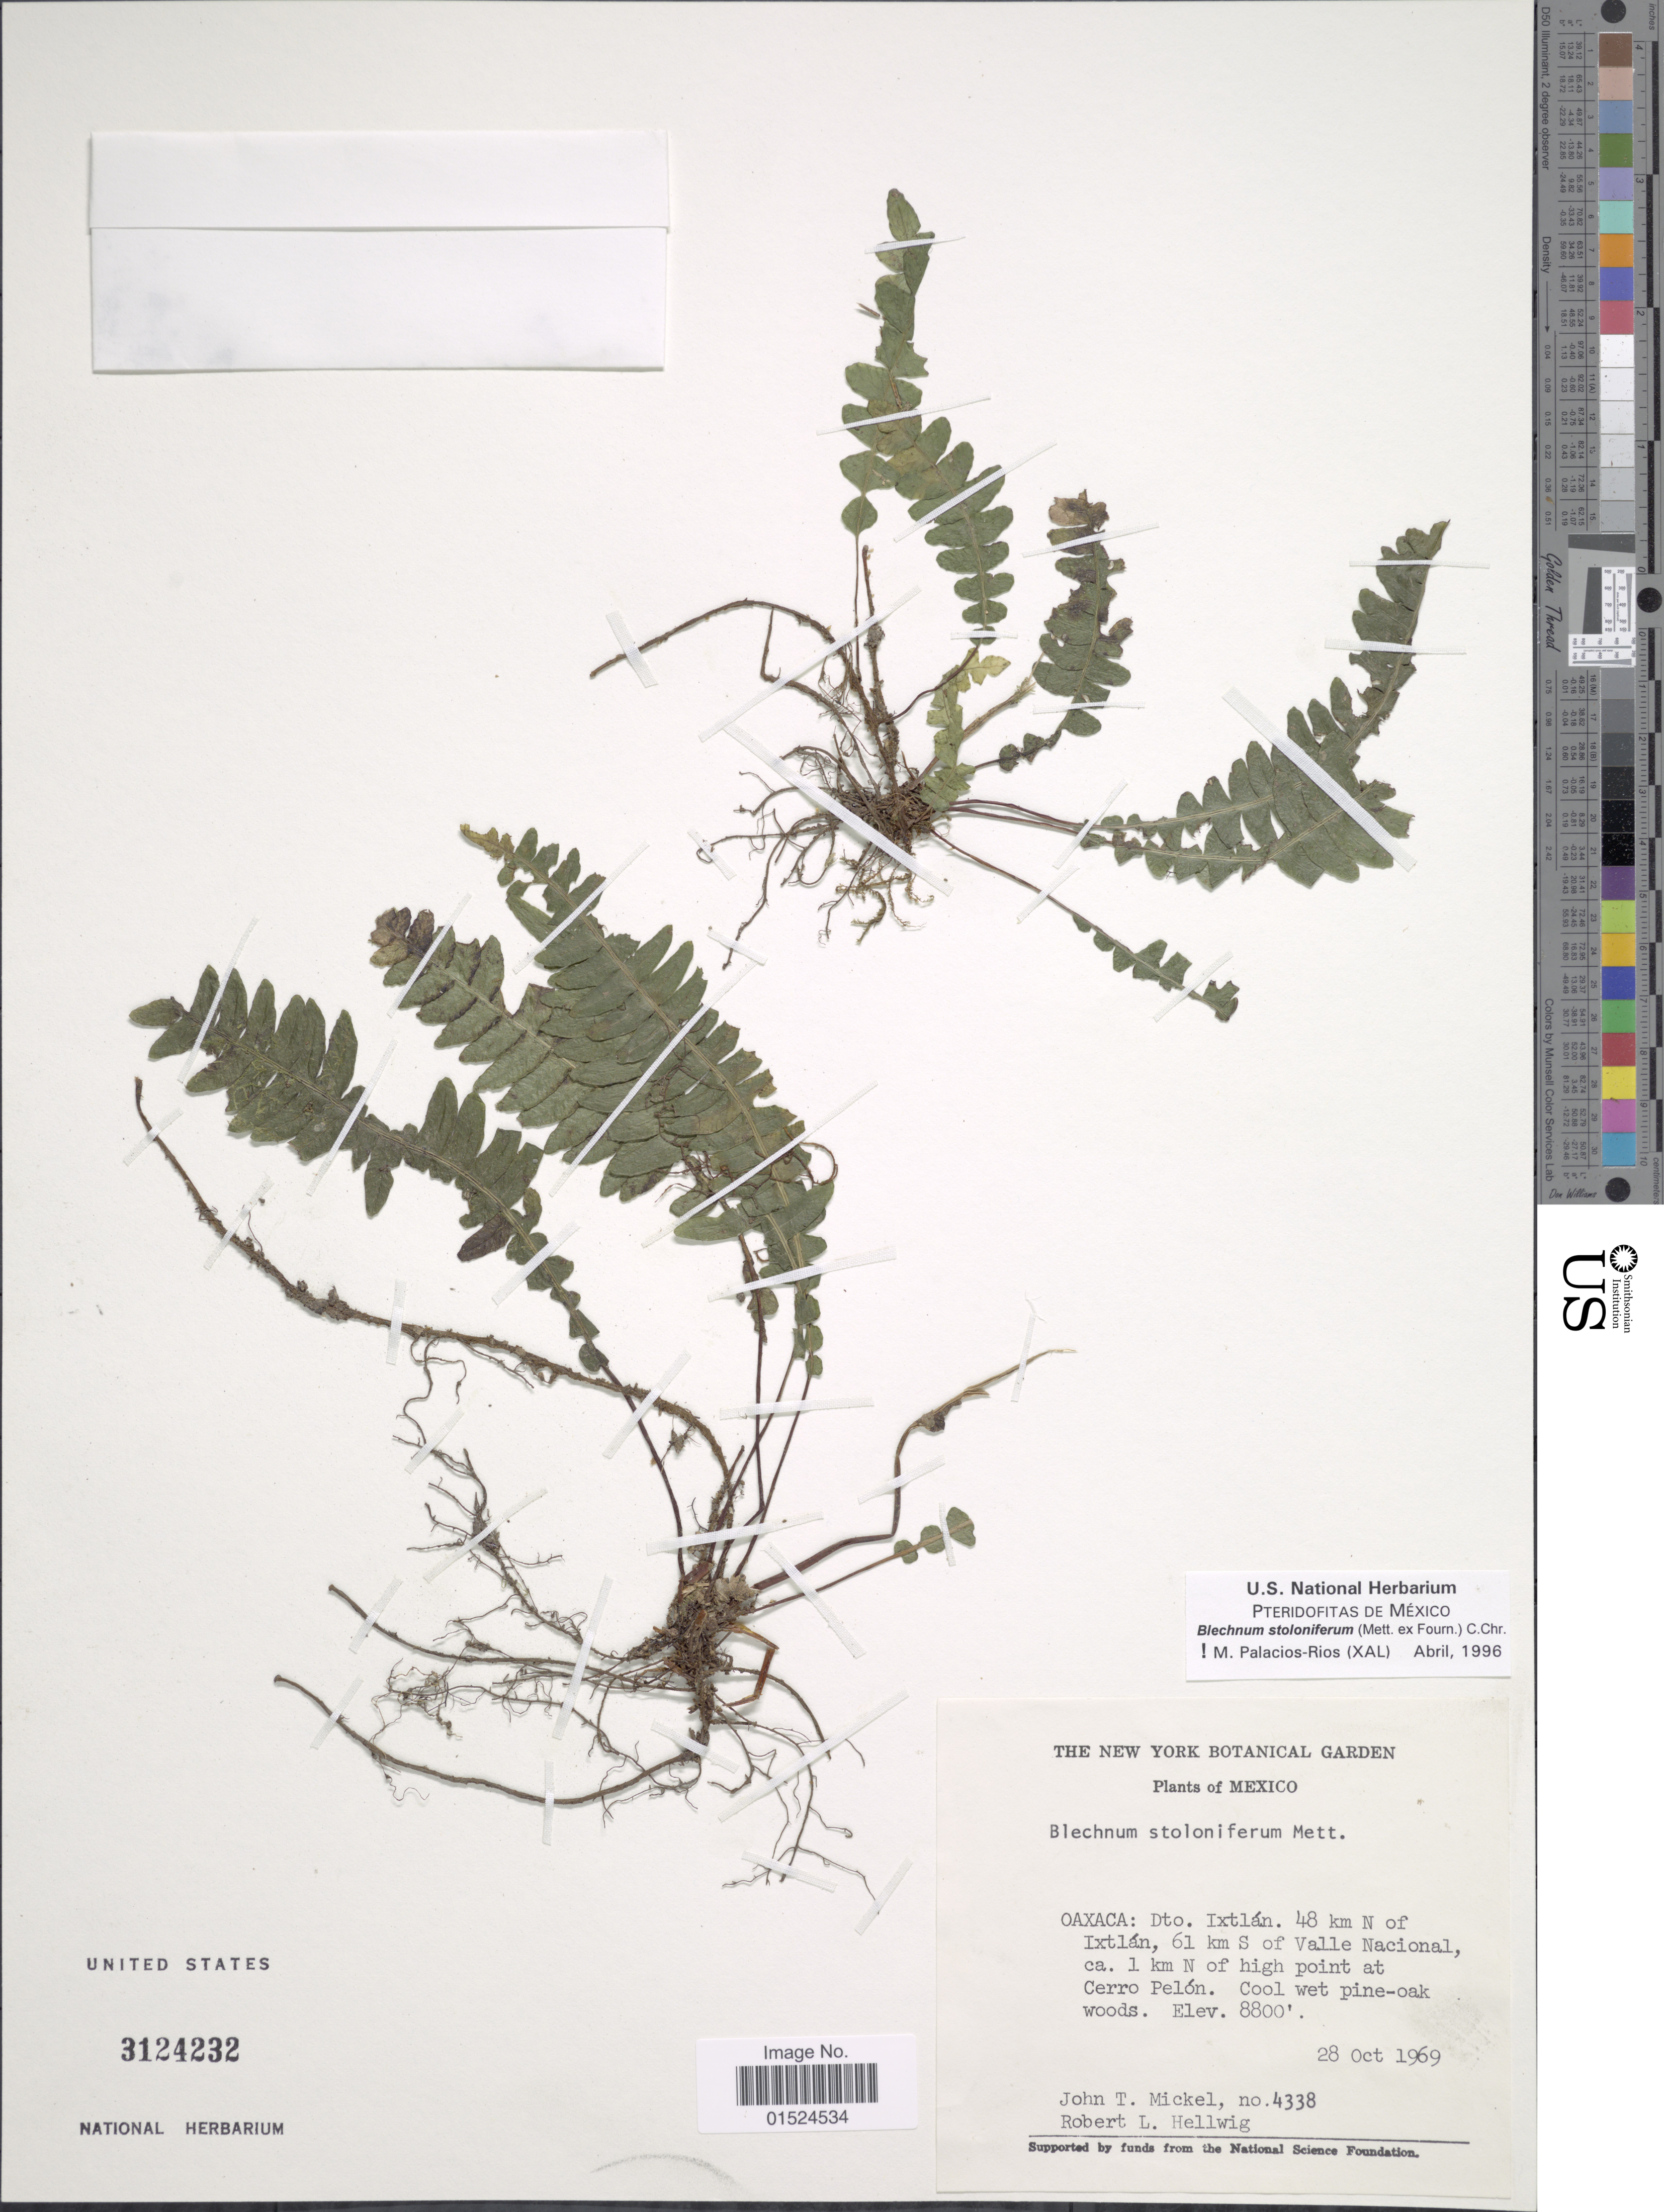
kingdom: Plantae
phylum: Tracheophyta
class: Polypodiopsida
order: Polypodiales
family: Blechnaceae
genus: Blechnum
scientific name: Blechnum stoloniferum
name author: (Mett. ex E. Fourn.) C. Chr.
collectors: J. T. Mickel & R. Hellwig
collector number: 4338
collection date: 1969-10-28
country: Mexico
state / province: Oaxaca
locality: Dto. Ixtlán, 48 km N of Ixtlán, 61 km S of Valle Nacional, ca. 1 km N of high point at Cerro Pelón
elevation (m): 2682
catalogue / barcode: US 3124232